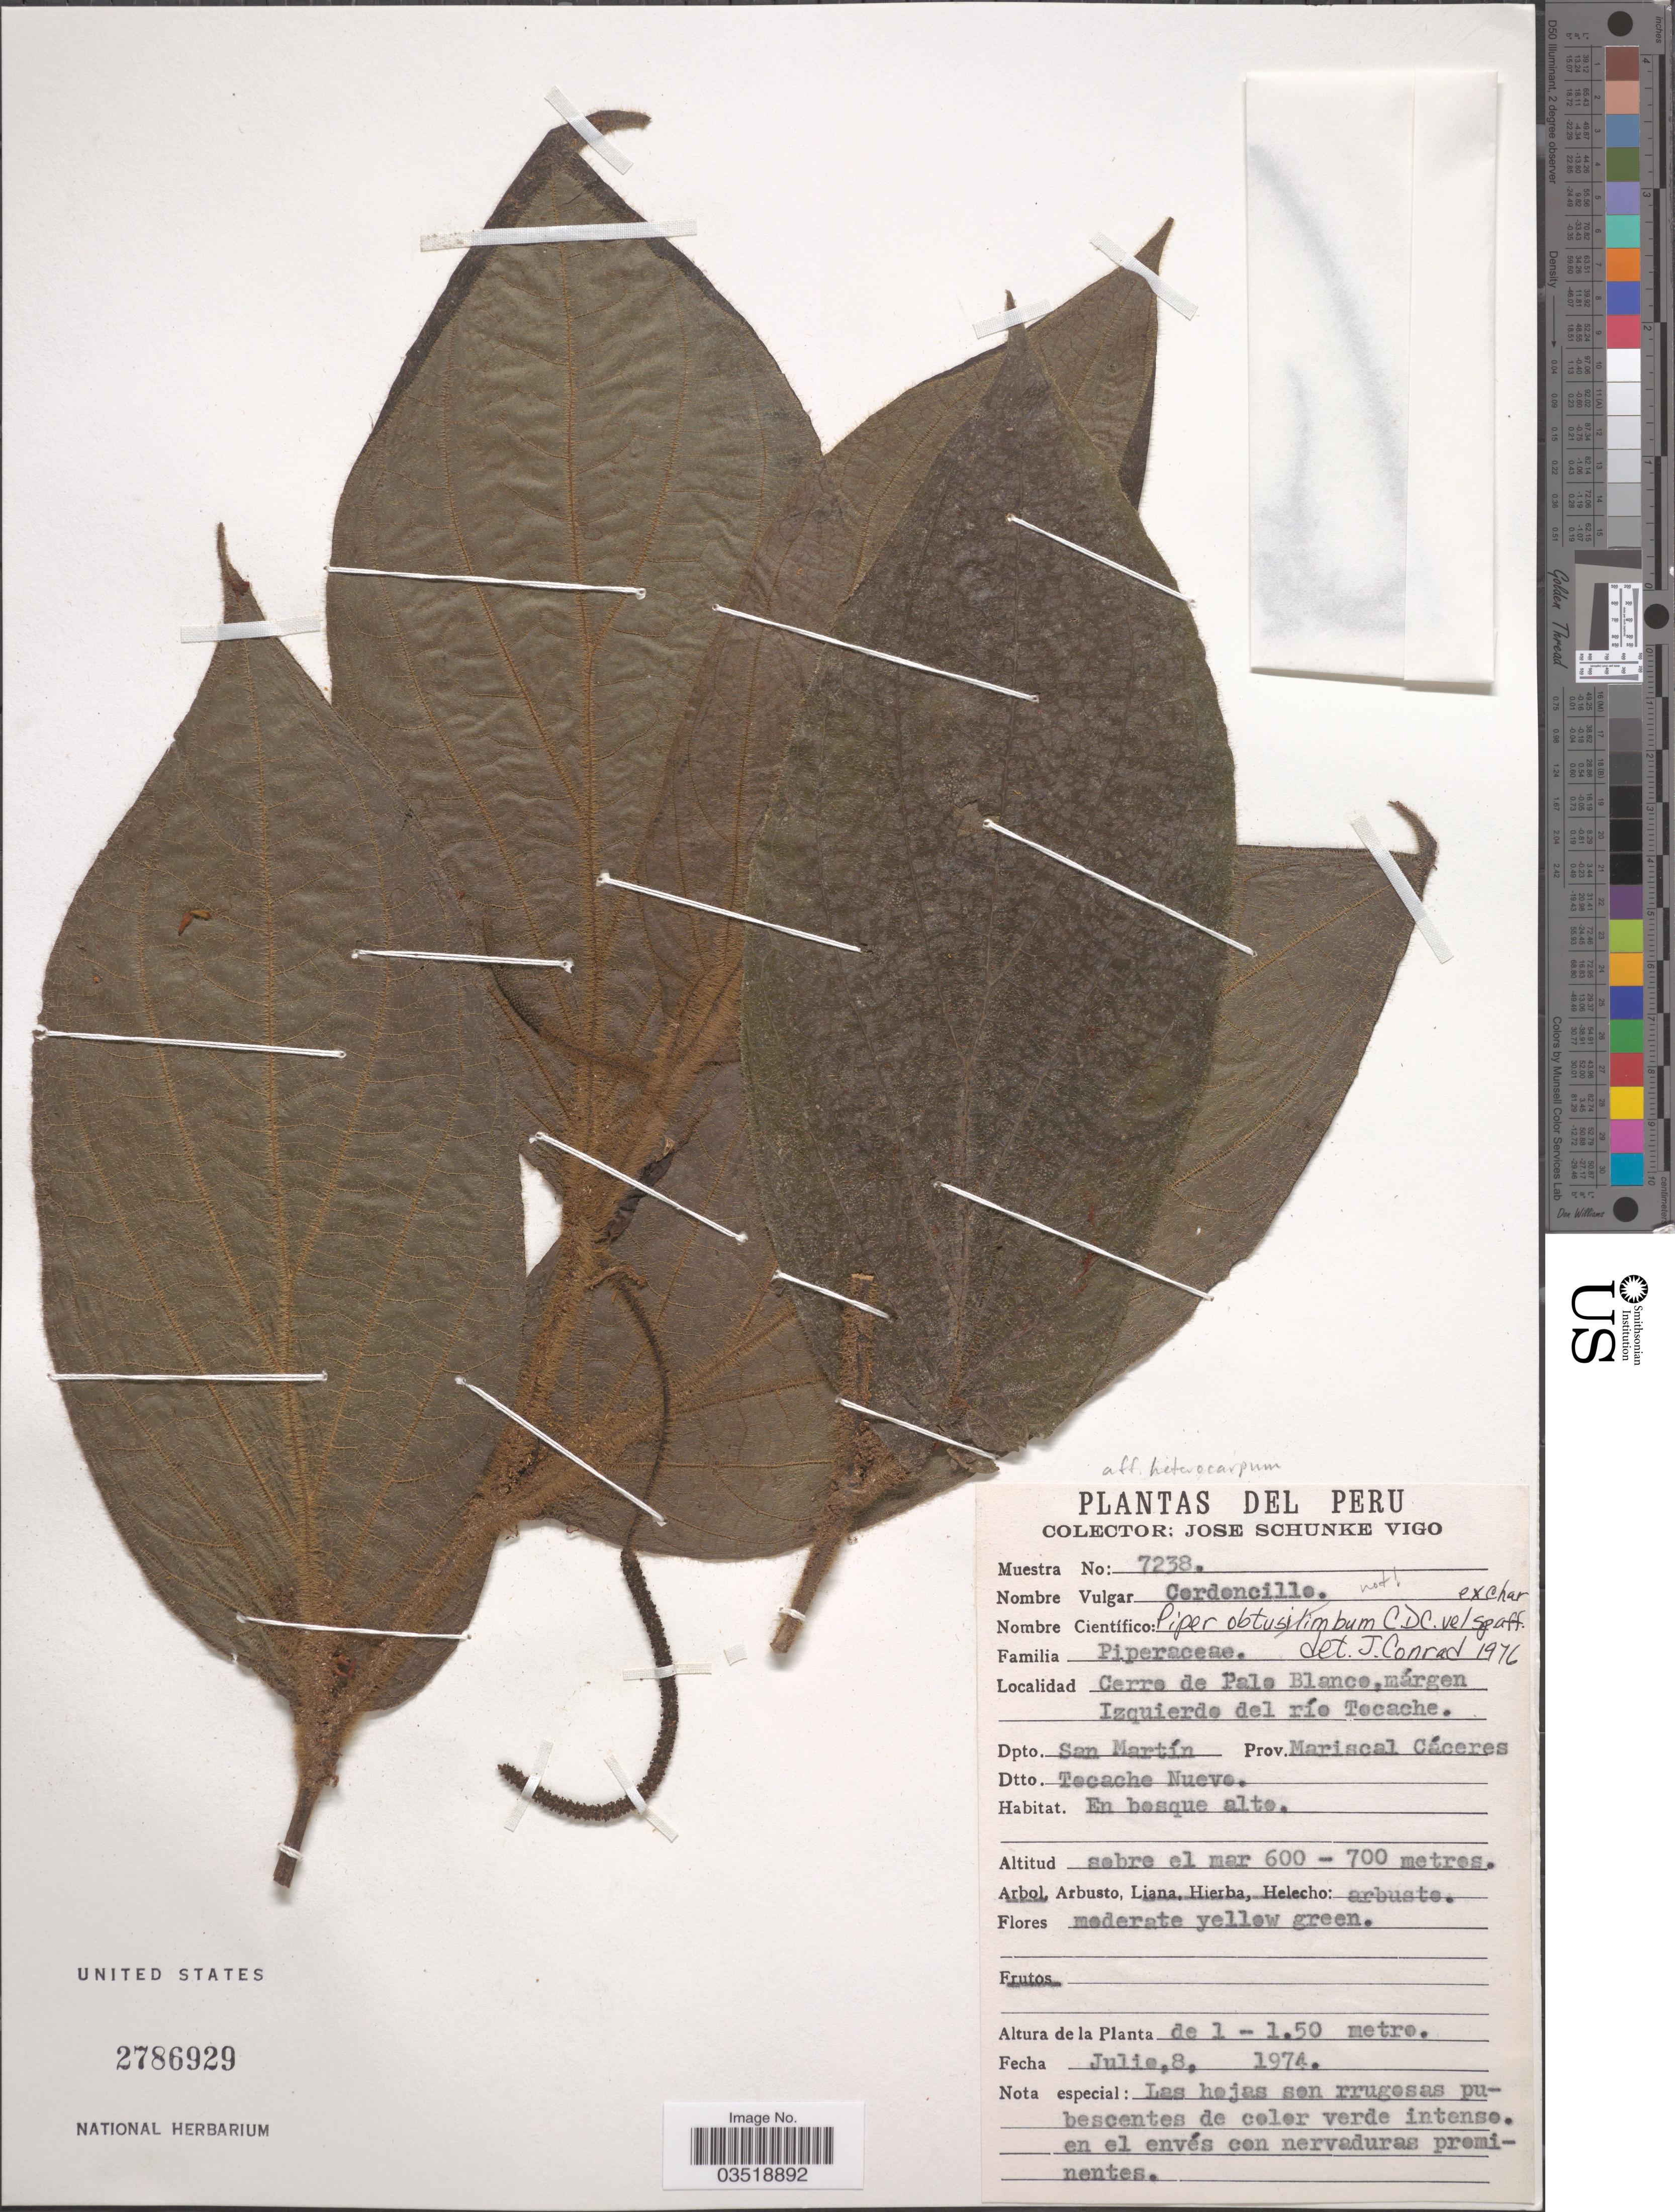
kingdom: Plantae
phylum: Tracheophyta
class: Magnoliopsida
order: Piperales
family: Piperaceae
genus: Piper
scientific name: Piper sp.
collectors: J. Schunke Vigo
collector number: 7238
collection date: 1974-07-08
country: Peru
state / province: San Martín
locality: Cerro de Pale Blanco, márgen Izquierdo del río Tocache. Dpto. San Martín. Prov. Mariscal Cáceres. Dtto. Tocache Nuevo.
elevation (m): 600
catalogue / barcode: US 2786929